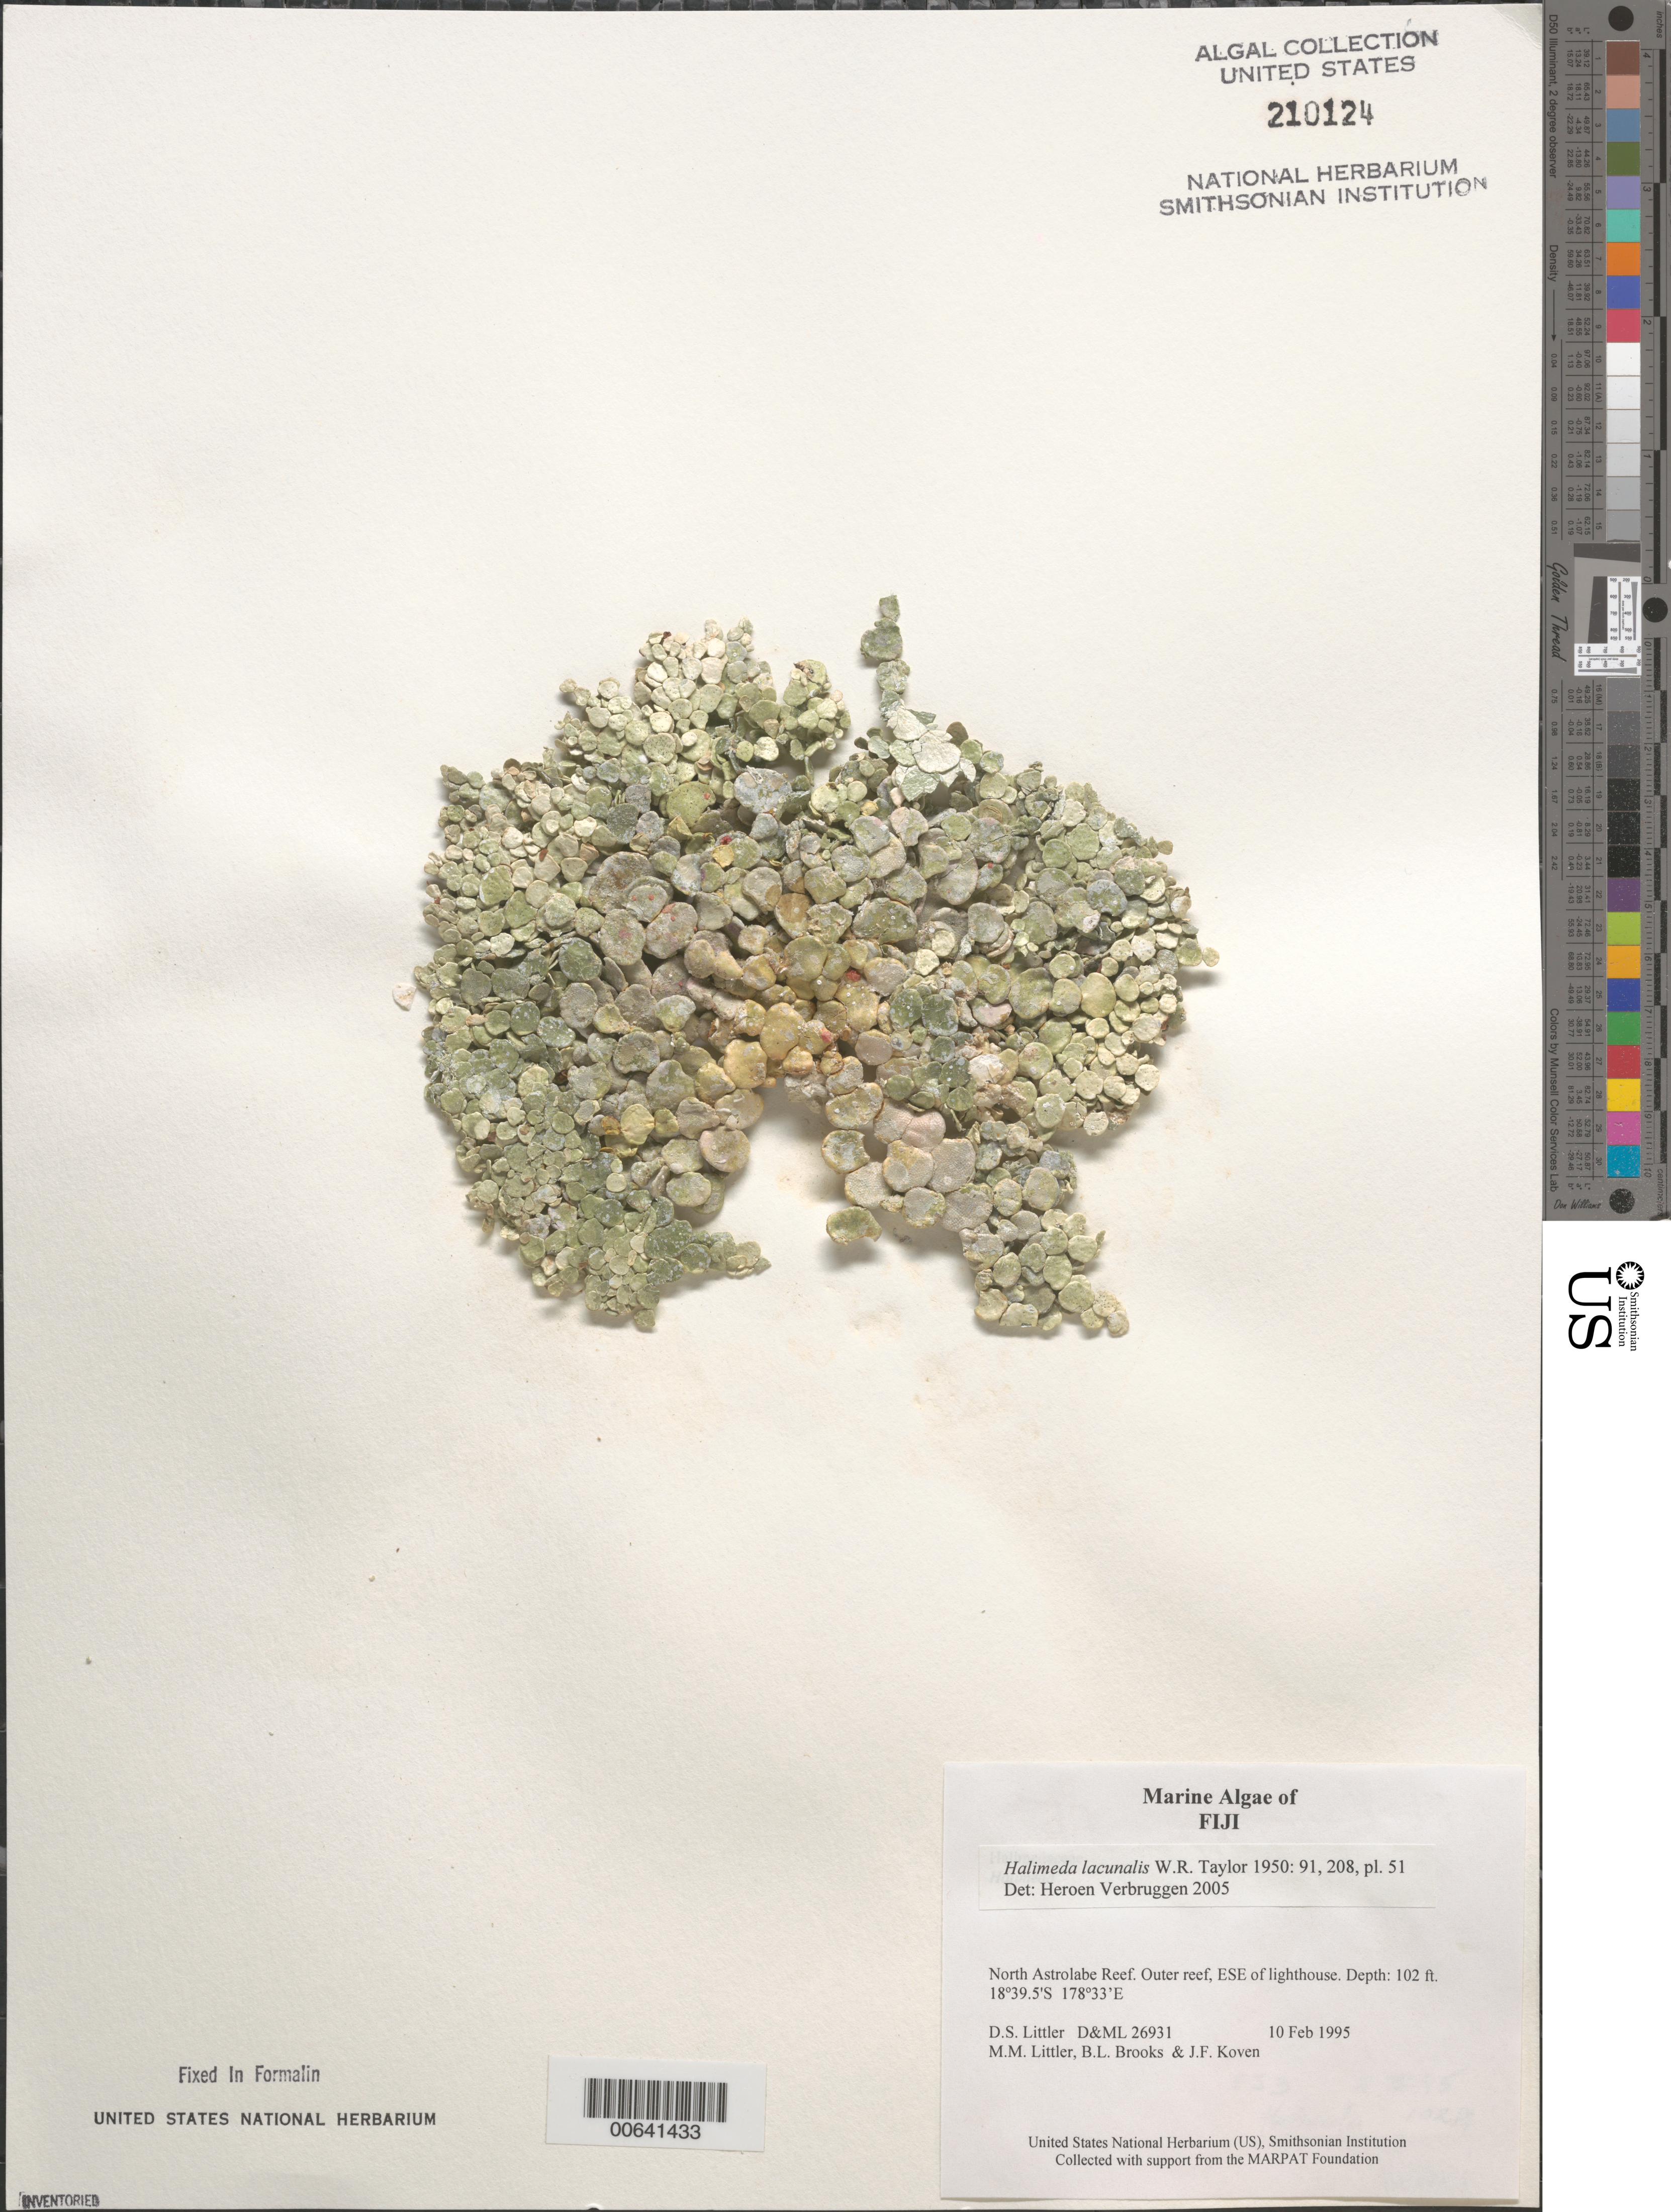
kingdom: Plantae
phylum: Chlorophyta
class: Ulvophyceae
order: Bryopsidales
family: Halimedaceae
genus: Halimeda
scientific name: Halimeda lacunalis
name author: W.R. Taylor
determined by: Verbruggen, H.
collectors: D. S. Littler, M. M. Littler, B. Brooks & J. Koven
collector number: D&ML 26931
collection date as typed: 10 Feb 1995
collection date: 1995-02-10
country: Fiji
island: North Astrolabe Reef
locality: North Astrolabe Reef, outer reef, east southeast of lighthouse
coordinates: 18 39.5'S, 178 33'E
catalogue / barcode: US 210124